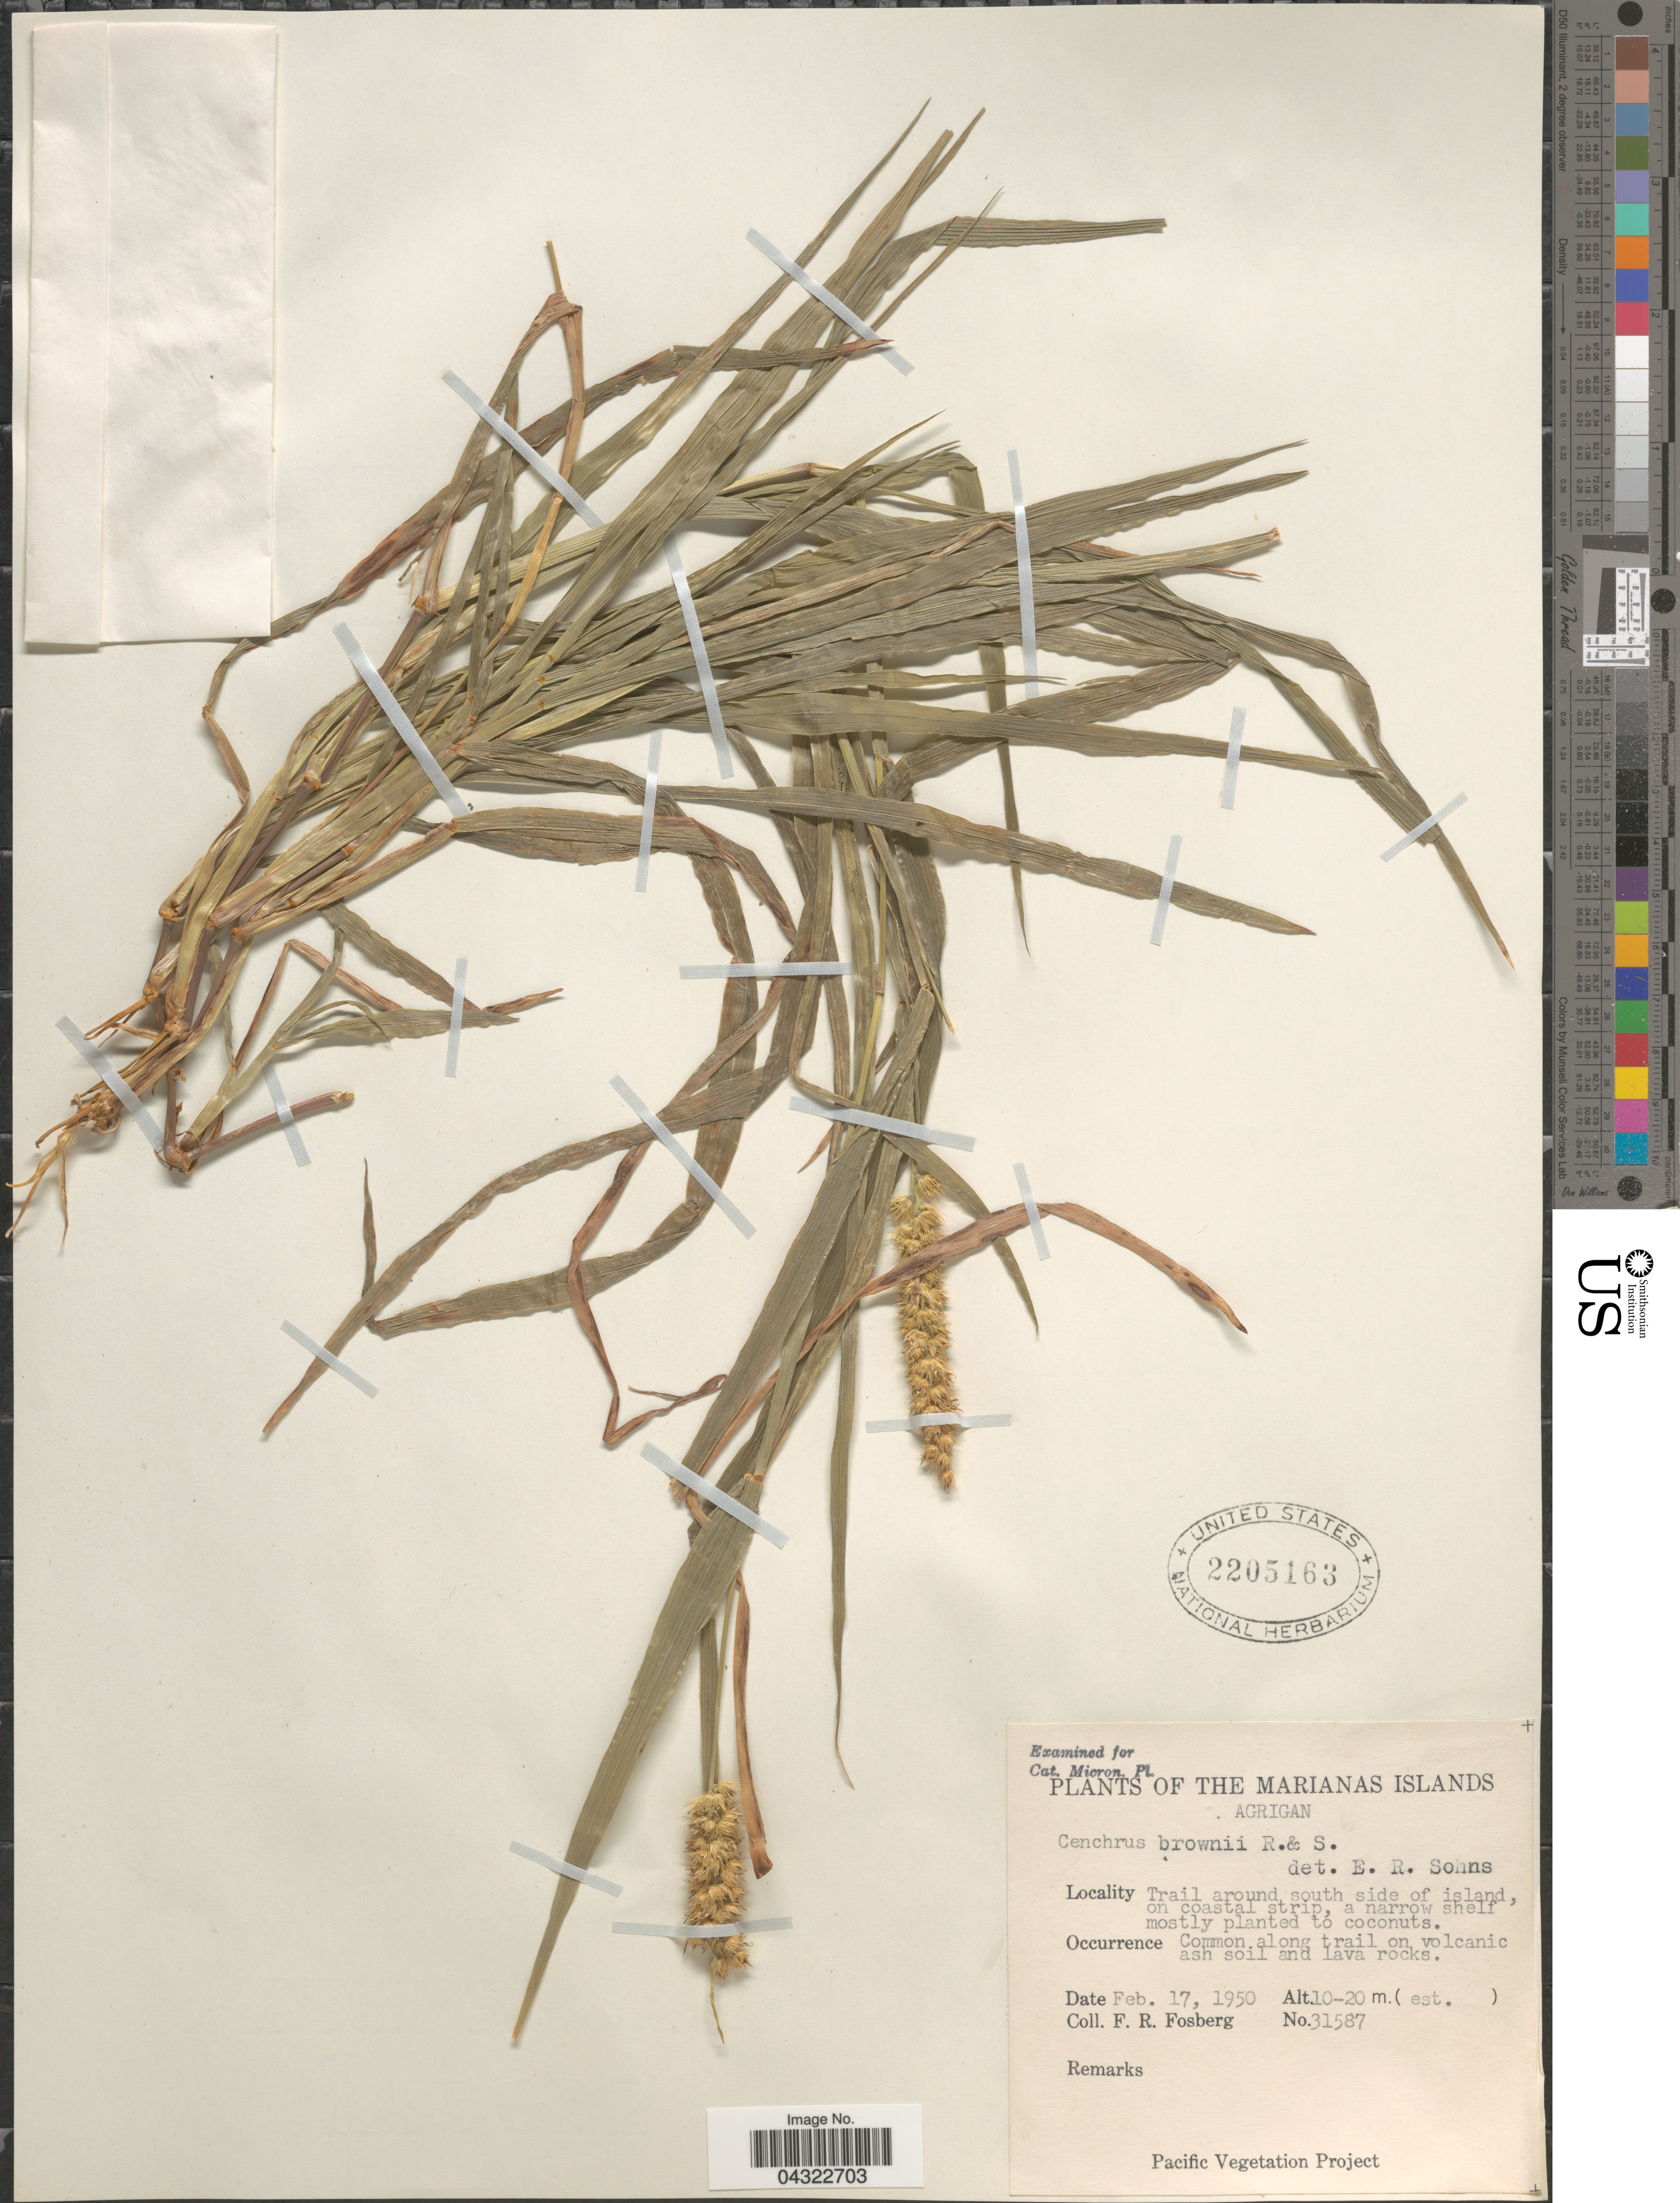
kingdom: Plantae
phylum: Tracheophyta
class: Liliopsida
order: Poales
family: Poaceae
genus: Cenchrus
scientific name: Cenchrus brownii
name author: Roem. & Schult.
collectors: F. R. Fosberg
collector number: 31587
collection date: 1950-02-17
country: Northern Mariana Islands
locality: The Marianas Islands. Agrigan. Trail around south side of island, on coastal strip.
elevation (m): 10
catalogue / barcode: US 2205163